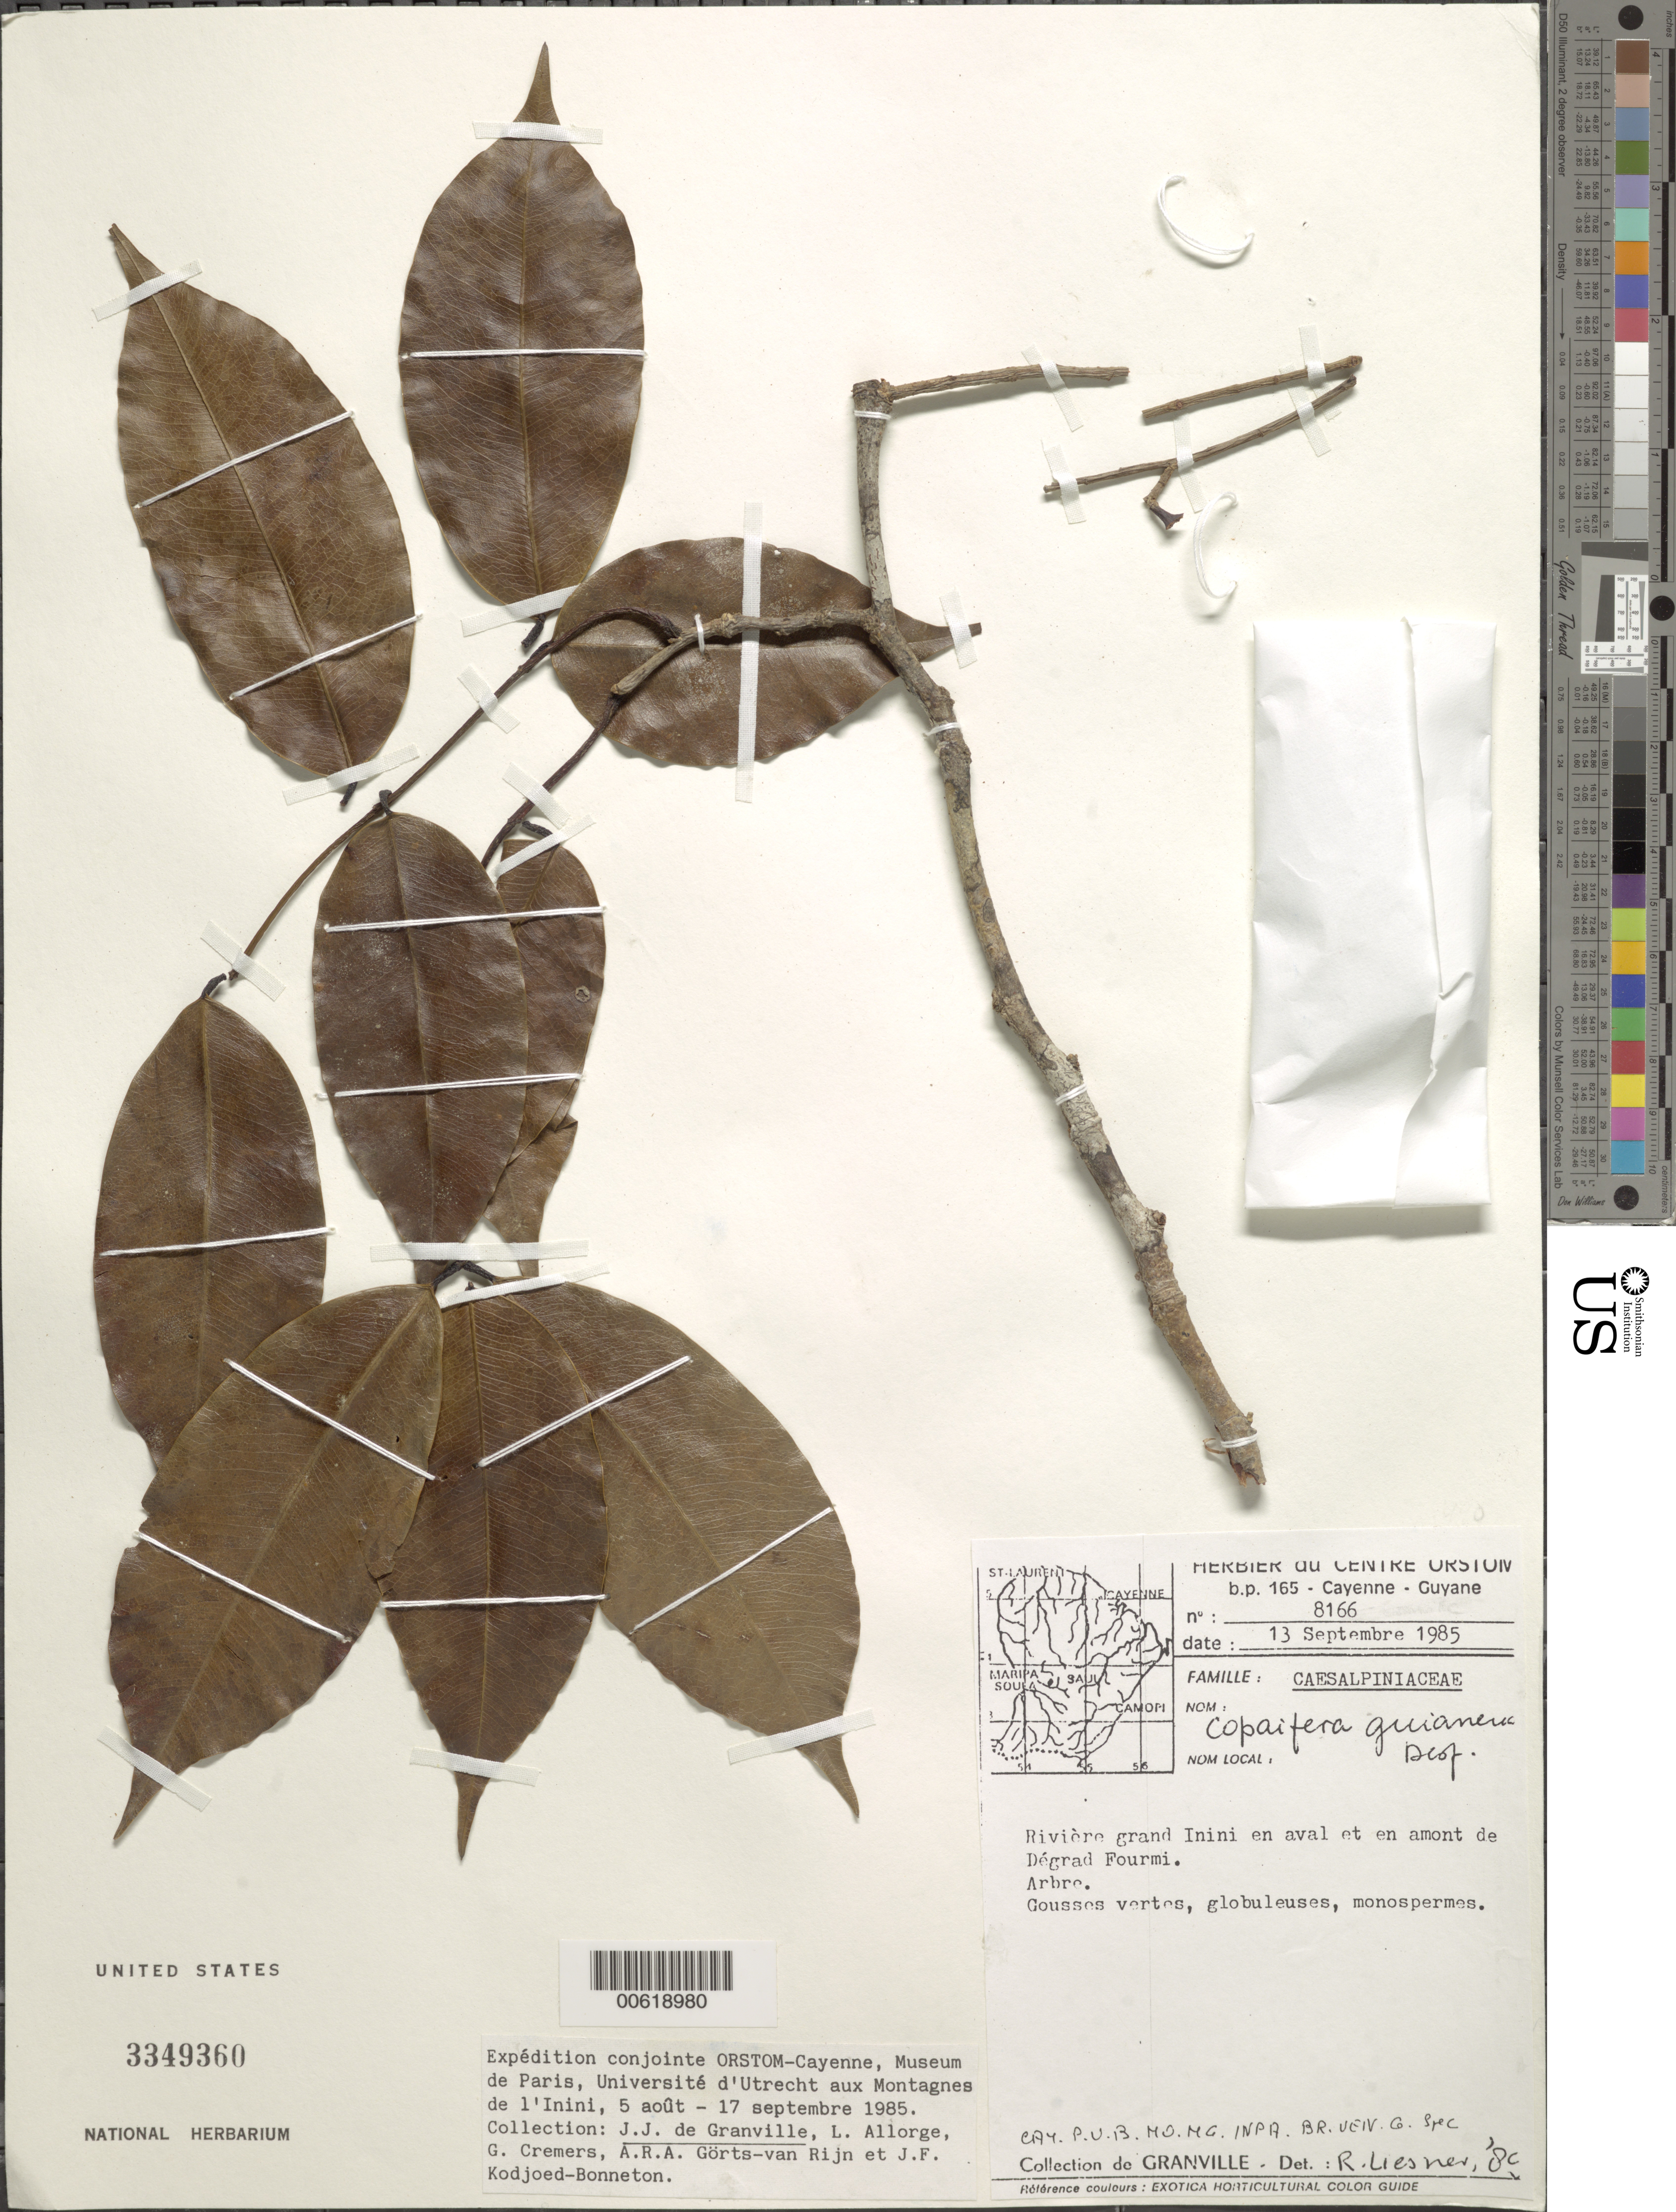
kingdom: Plantae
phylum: Tracheophyta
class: Magnoliopsida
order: Fabales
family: Fabaceae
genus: Copaifera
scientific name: Copaifera guyanensis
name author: Desf.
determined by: Liesner, R. L.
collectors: J.-J. de Granville, L. Allorge, G. Cremers, A. .R. A. Görts-van Rijn & J. Kodjoed-Bonneton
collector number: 8166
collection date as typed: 13-Sep-85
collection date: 1985-09-13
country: French Guiana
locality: Montagnes Bellevue de l'Inini, Rivière Grand Inini en aval et en amont de Dégrad Fourmi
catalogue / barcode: US 3349360